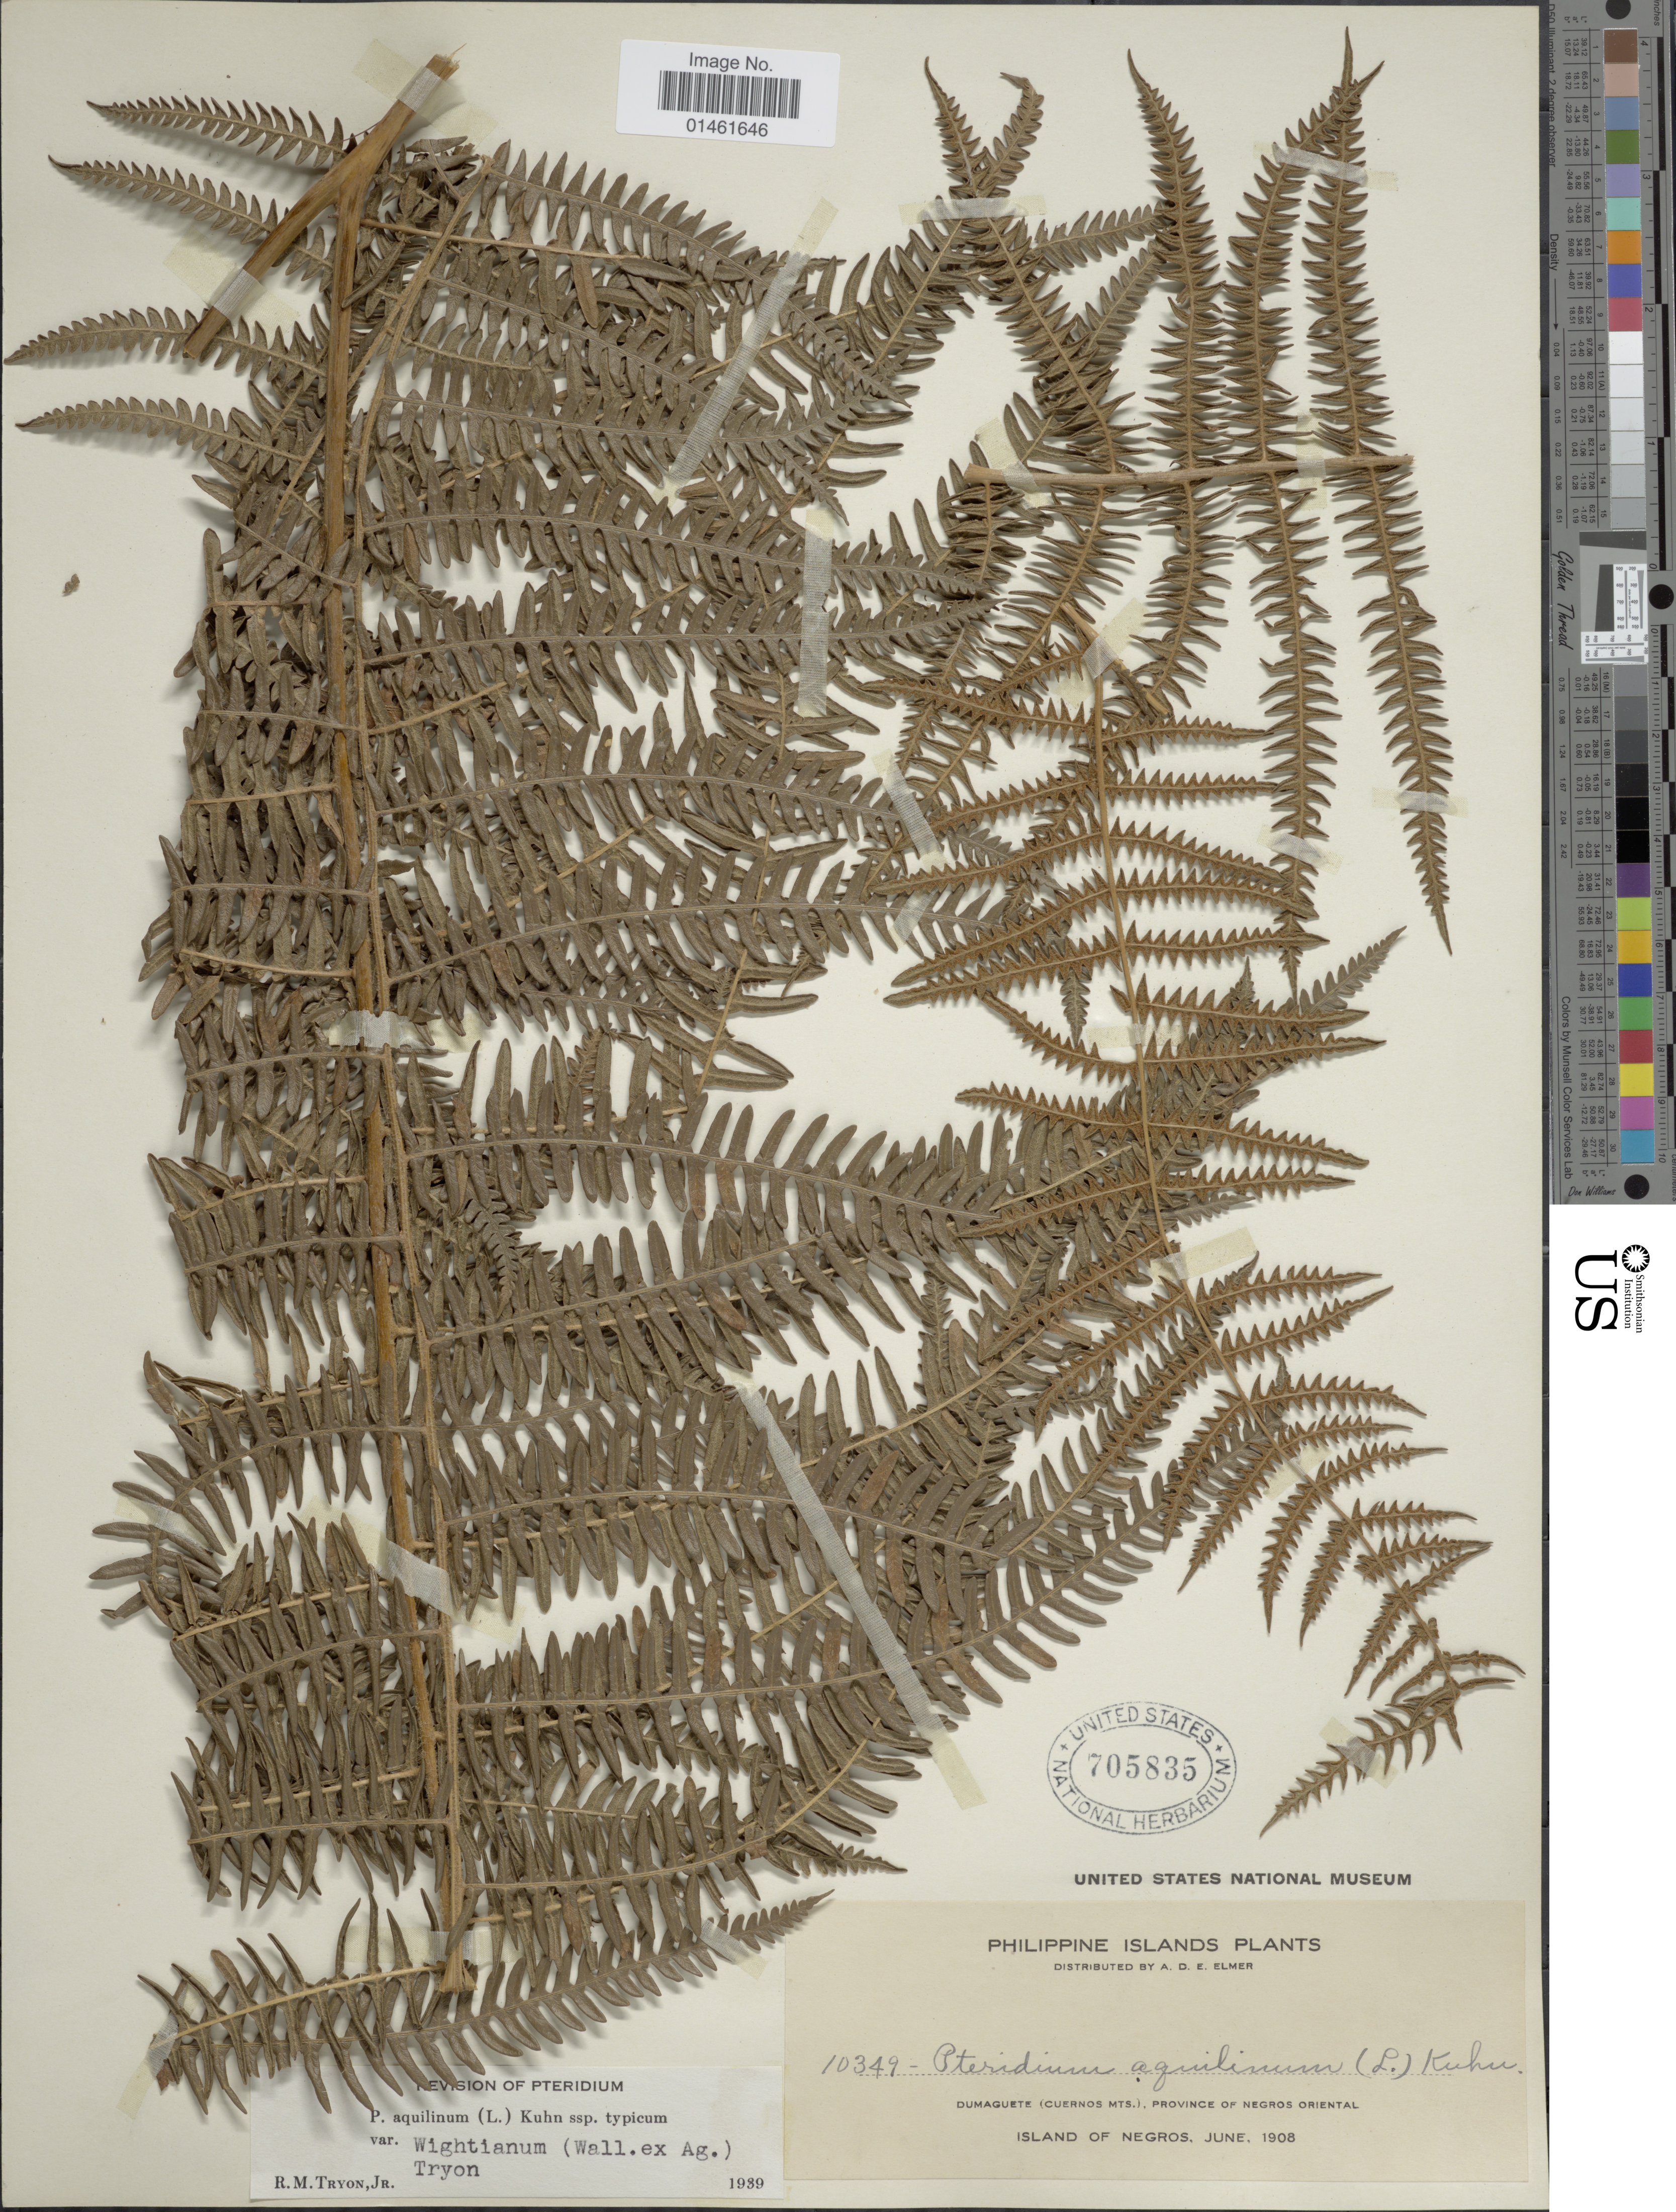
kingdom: Plantae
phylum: Tracheophyta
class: Polypodiopsida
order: Polypodiales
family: Dennstaedtiaceae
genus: Pteridium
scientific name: Pteridium aquilinum var. wightianum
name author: (J. Agardh) R.M. Tryon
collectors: A. D. E. Elmer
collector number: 10349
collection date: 1908-06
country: Philippines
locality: Philippine Islands, Dumaguete(Cuernos Mts.), province of Negros oriental, Island of Negros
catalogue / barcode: US 705835